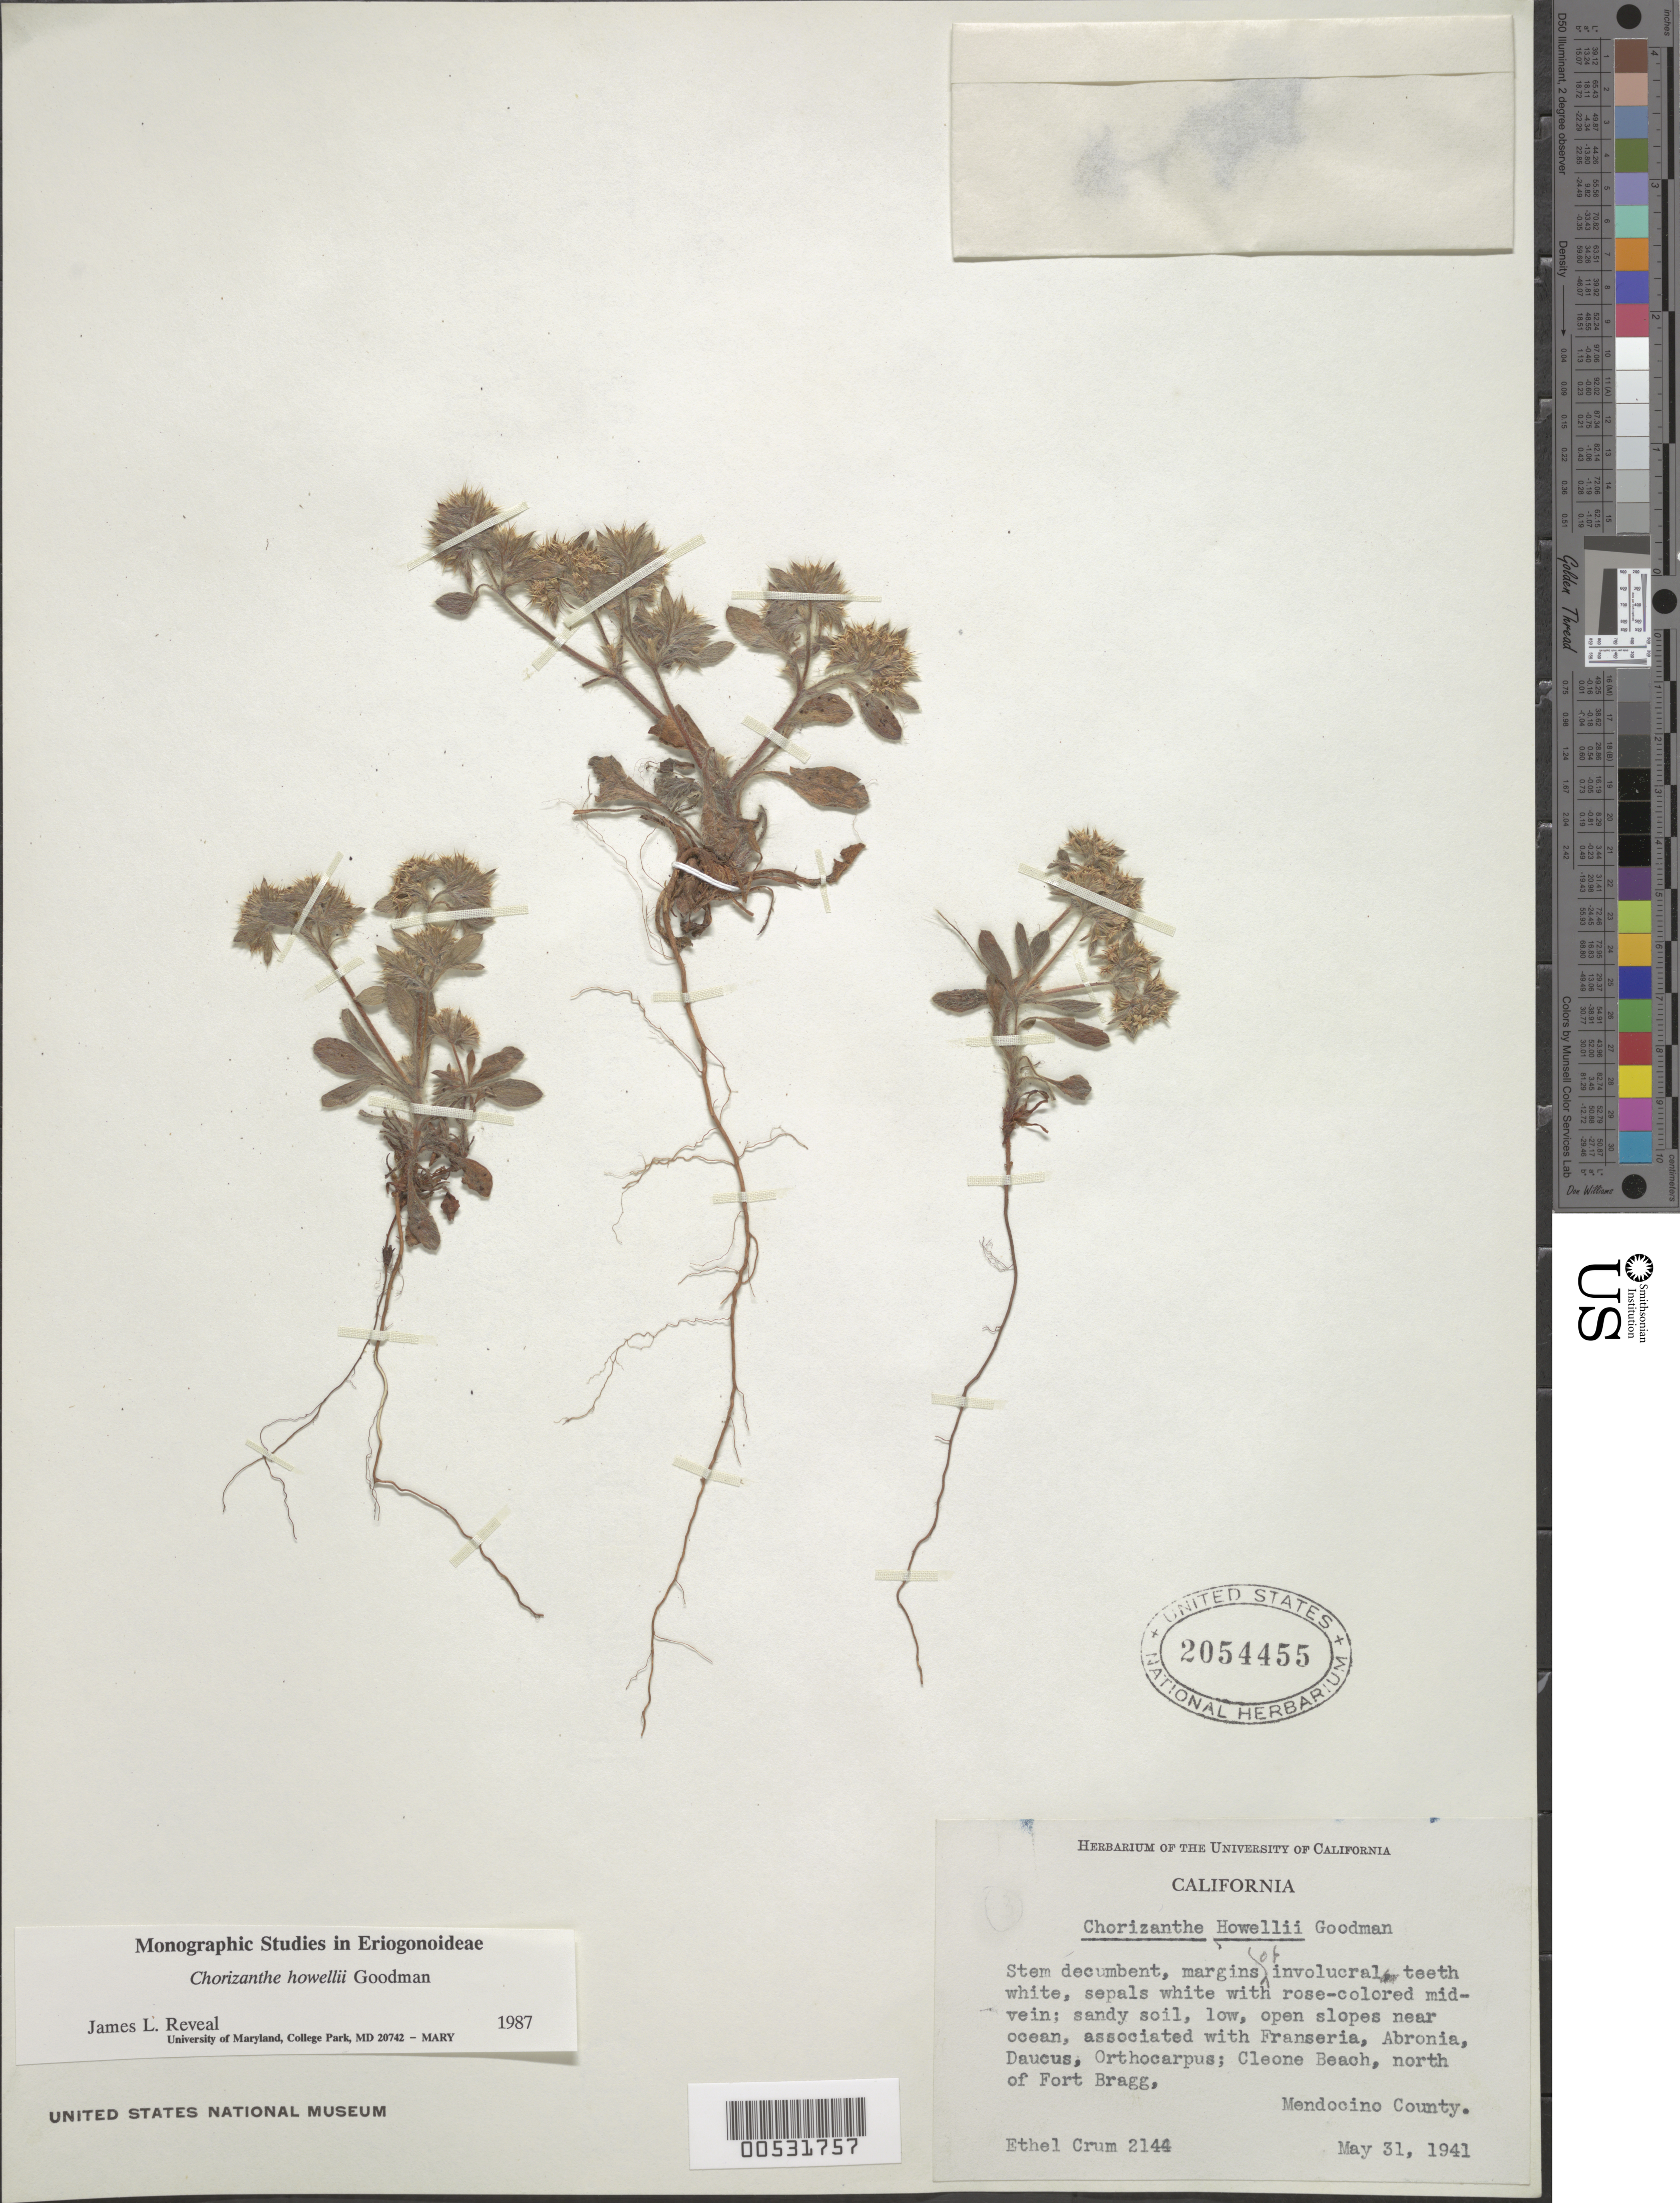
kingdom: Plantae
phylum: Tracheophyta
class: Magnoliopsida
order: Caryophyllales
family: Polygonaceae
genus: Chorizanthe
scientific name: Chorizanthe howellii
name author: Goodman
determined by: Reveal, J. L.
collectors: E. Crum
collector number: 2144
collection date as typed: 31 May 1941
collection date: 1941-05-31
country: United States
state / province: California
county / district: Mendocino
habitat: Sandy soil.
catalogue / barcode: US 2054455